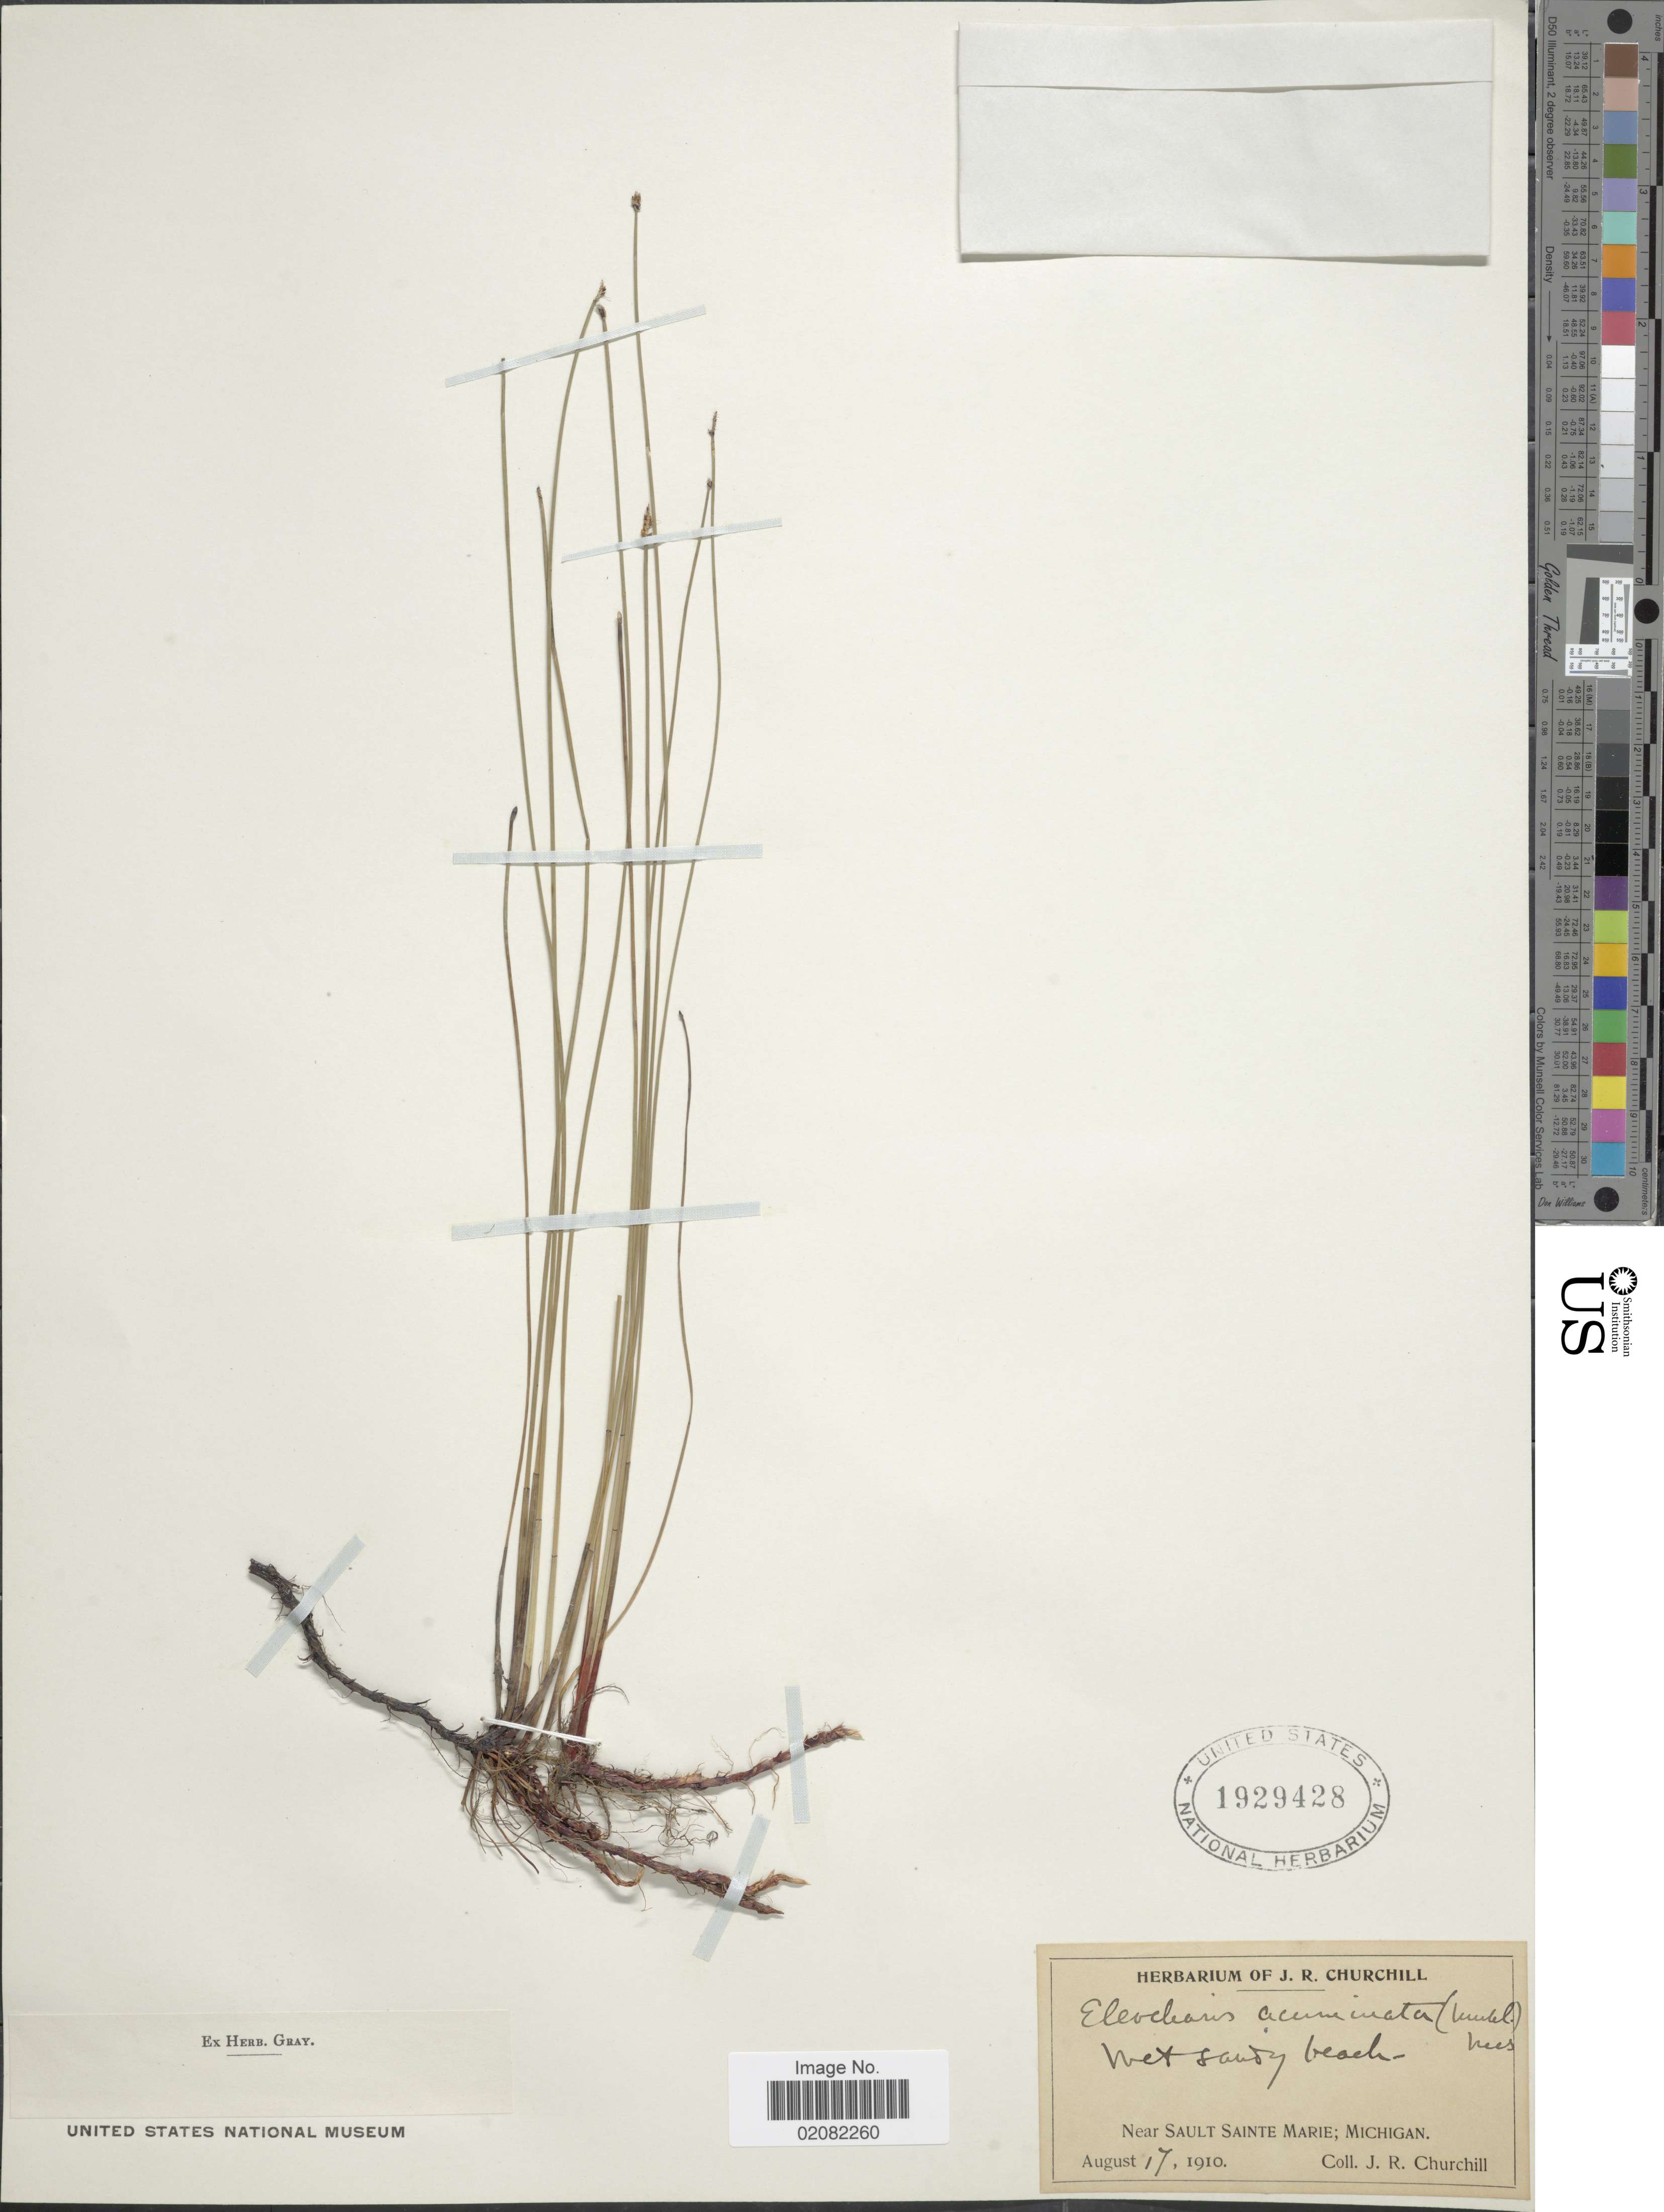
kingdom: Plantae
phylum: Tracheophyta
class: Liliopsida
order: Poales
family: Cyperaceae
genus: Eleocharis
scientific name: Eleocharis compressa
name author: Sull.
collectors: J. Churchill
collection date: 1910-08-17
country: United States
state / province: Michigan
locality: Near Sault Sainte Marie, Michigan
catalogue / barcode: US 1929428